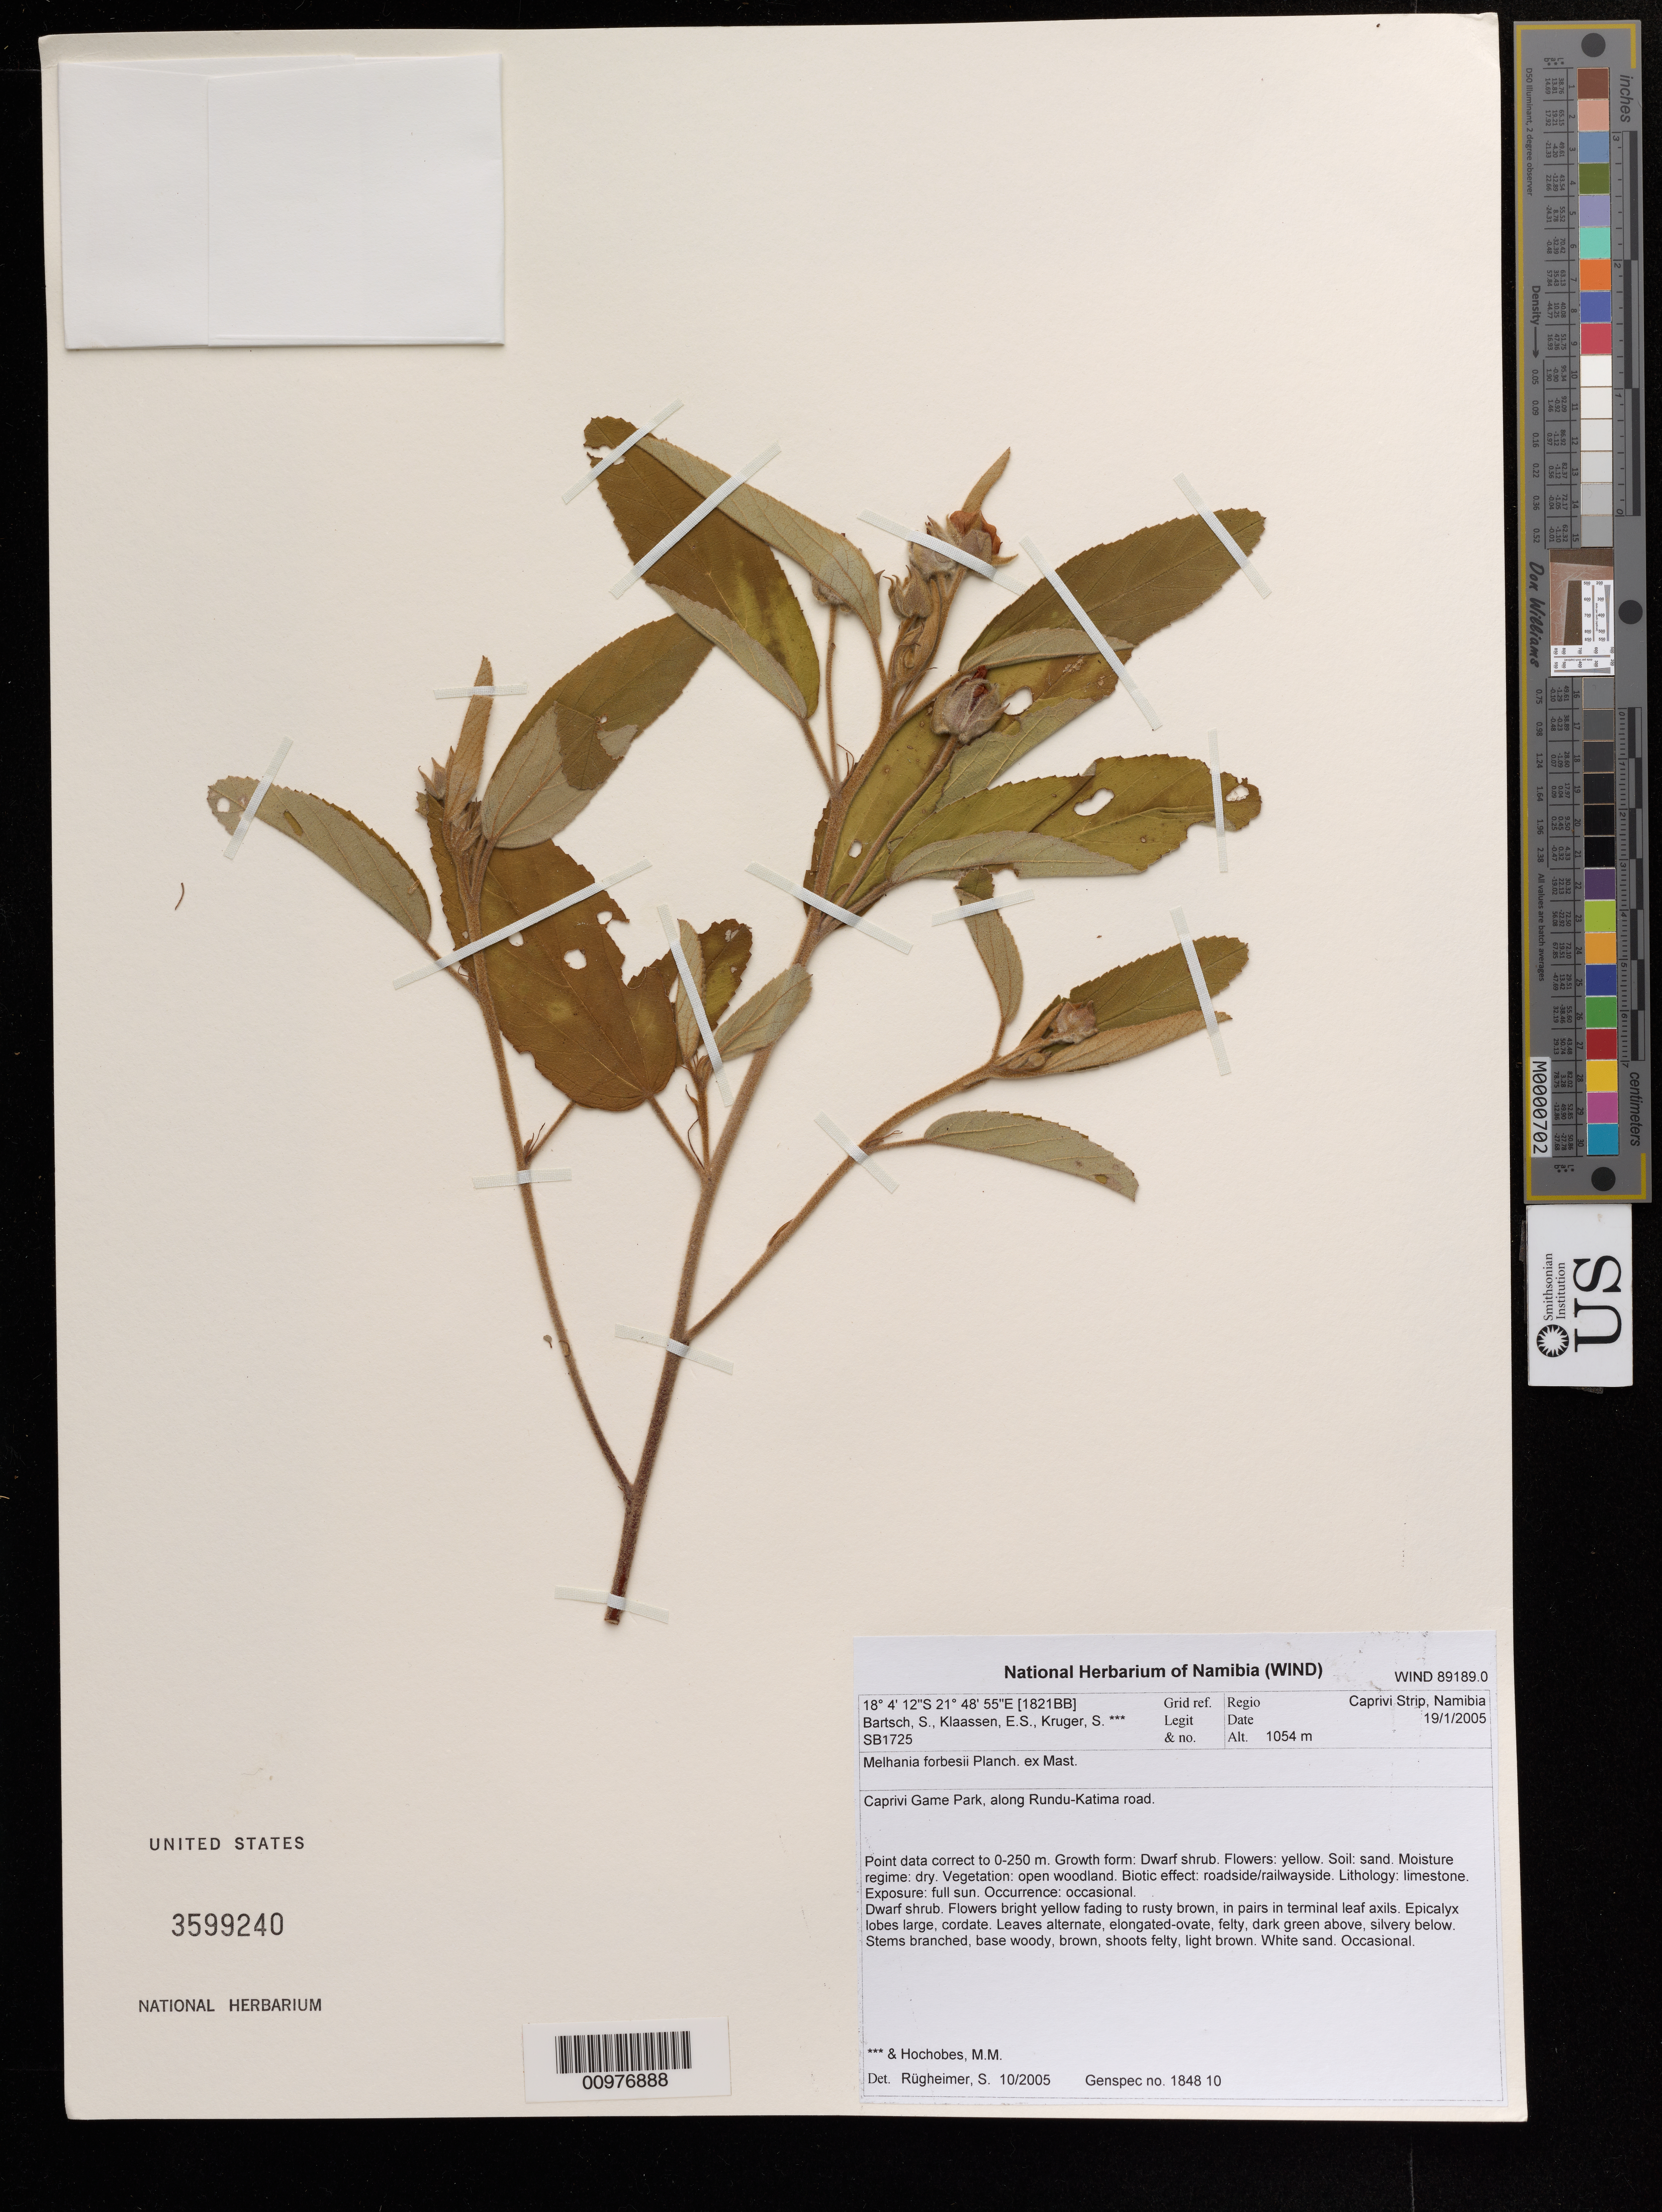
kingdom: Plantae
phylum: Tracheophyta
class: Magnoliopsida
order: Malvales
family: Malvaceae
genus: Melhania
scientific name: Melhania forbesii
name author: Planch. ex Mast.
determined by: Rugheimer, S.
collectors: S. Bartsch, E. S. Klaassen & S. Kruger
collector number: SB1725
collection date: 2005-01-19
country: Namibia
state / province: Caprivi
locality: Caprivi Game Park, along Rundu-Katima road.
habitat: dry open woodland, roadside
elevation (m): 1054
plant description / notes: occasional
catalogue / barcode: US 3599240